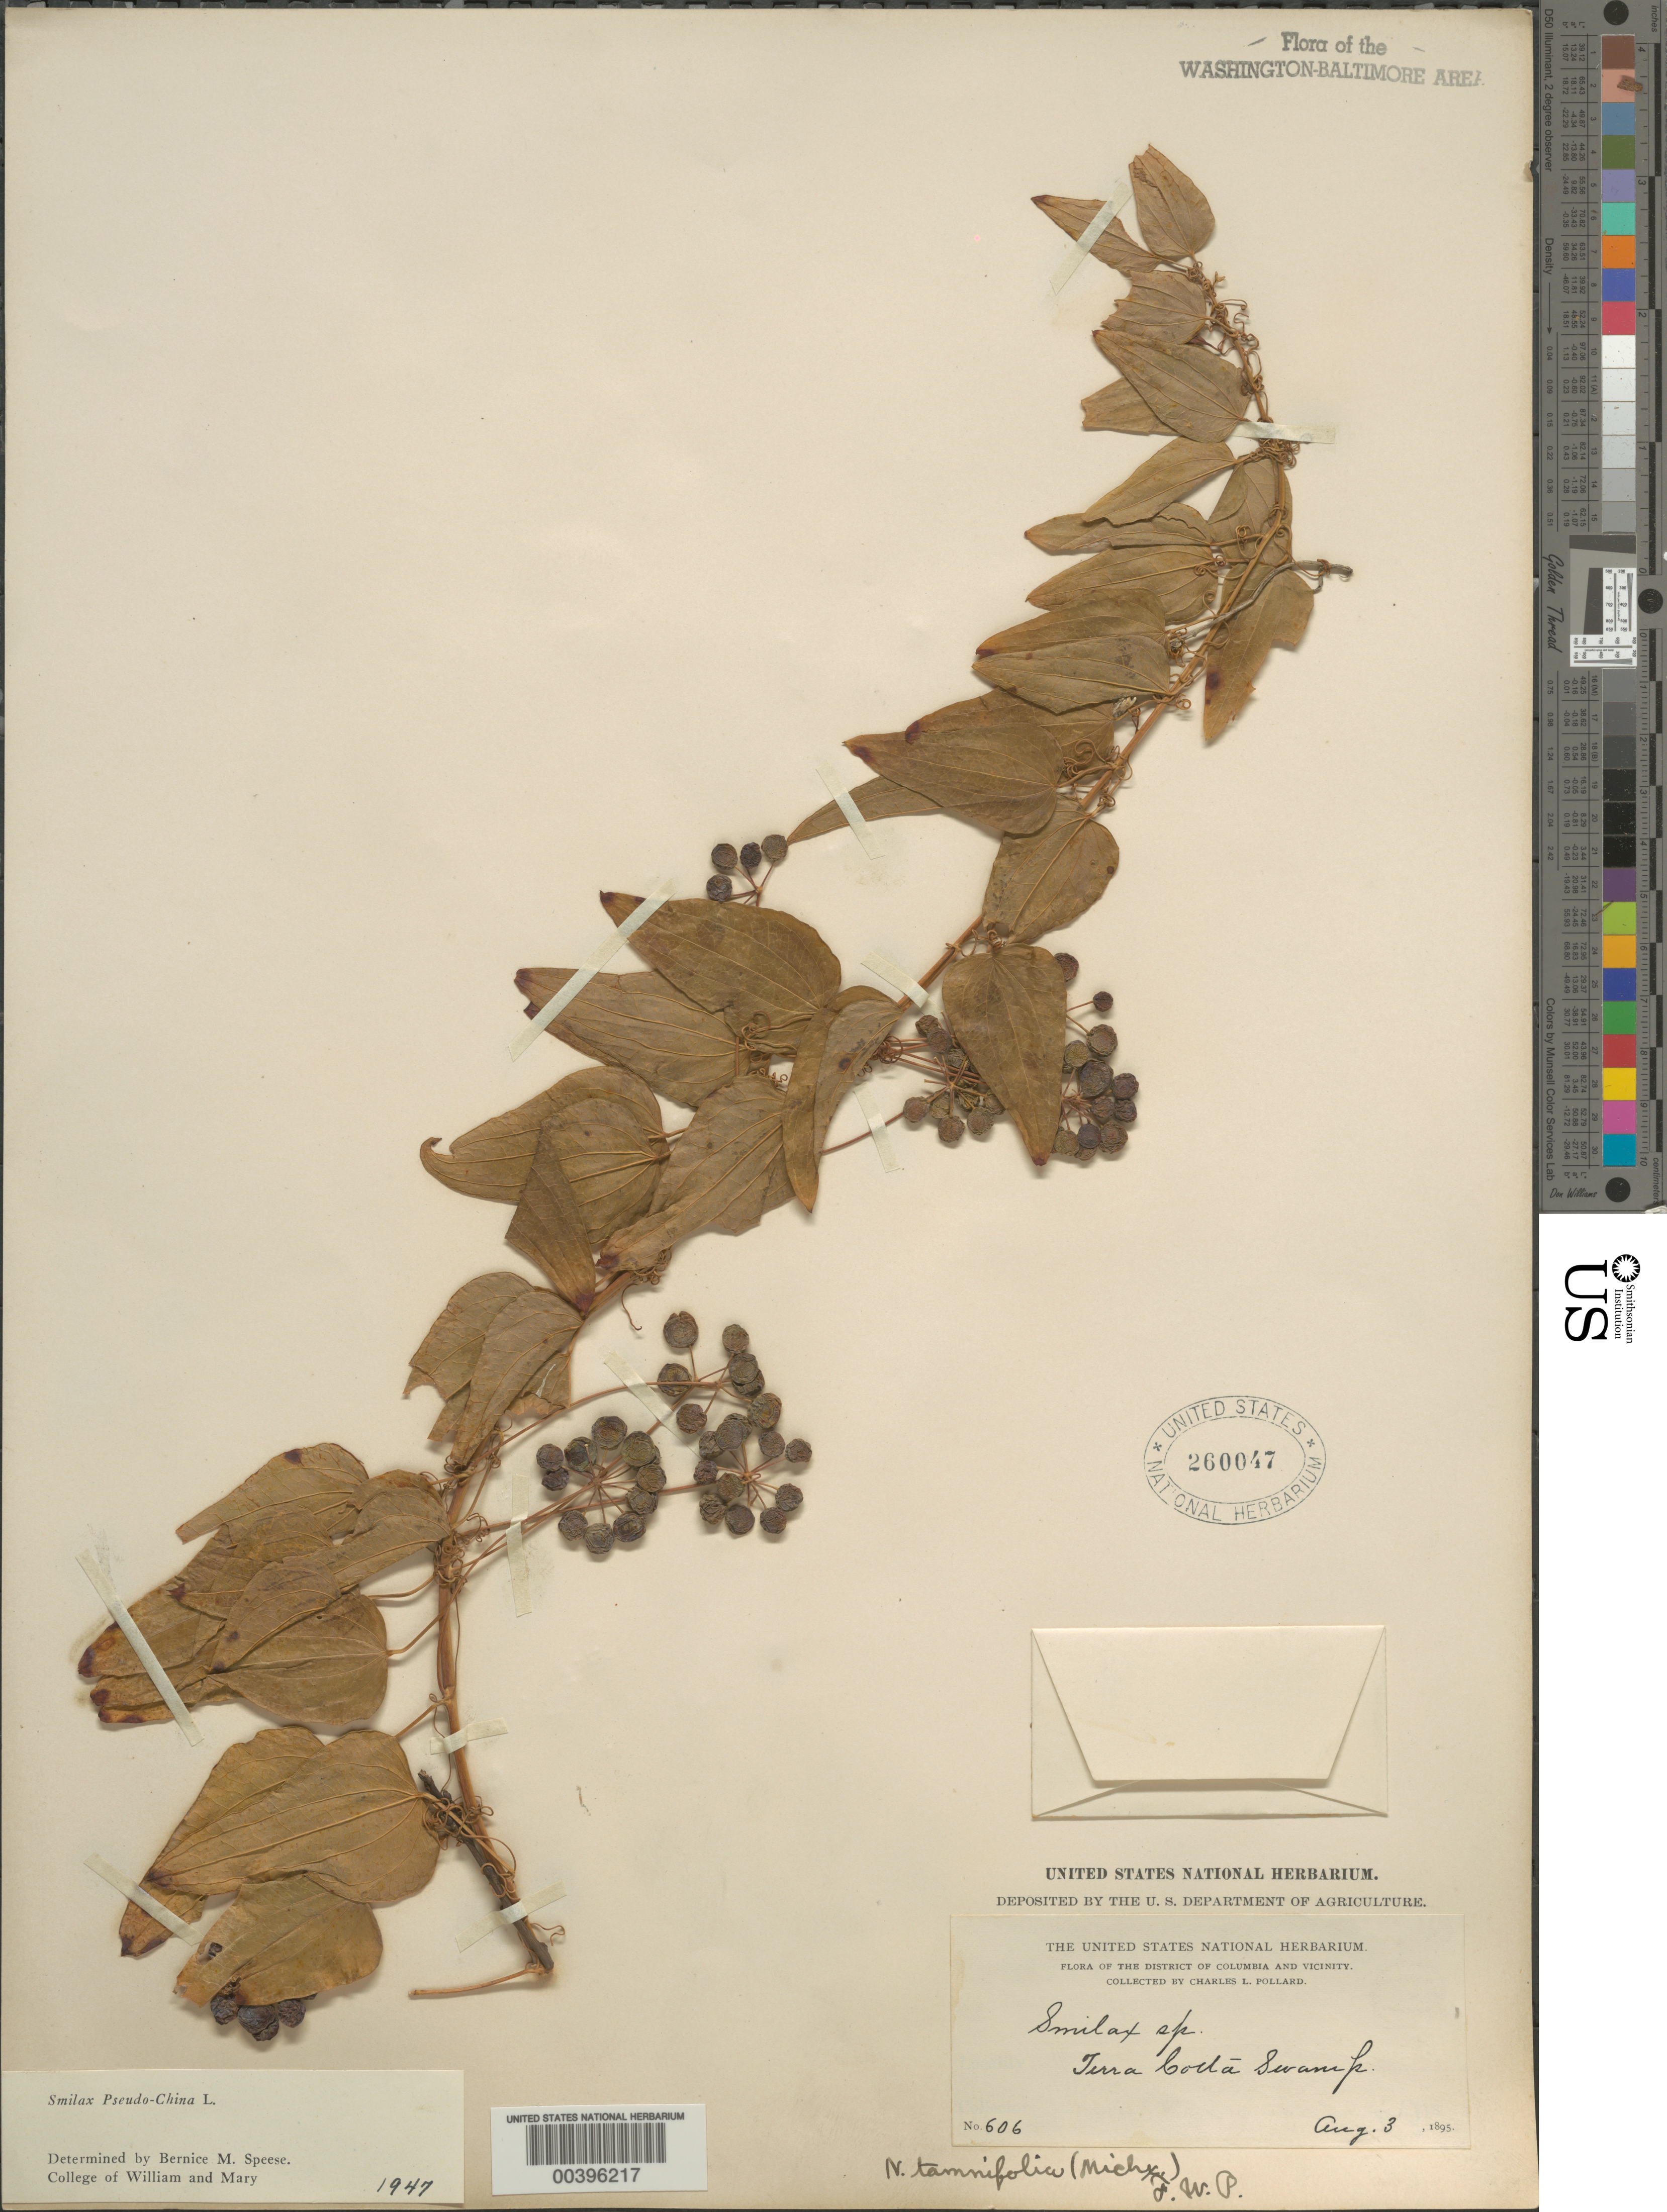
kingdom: Plantae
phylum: Tracheophyta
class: Liliopsida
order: Liliales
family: Smilacaceae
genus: Smilax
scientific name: Smilax pseudochina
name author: L.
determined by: Speese, B. M.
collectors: C. L. Pollard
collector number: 606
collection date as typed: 03 Aug 1895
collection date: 1895-08-03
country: United States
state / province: District of Columbia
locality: Terra Cotta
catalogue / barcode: US 260047